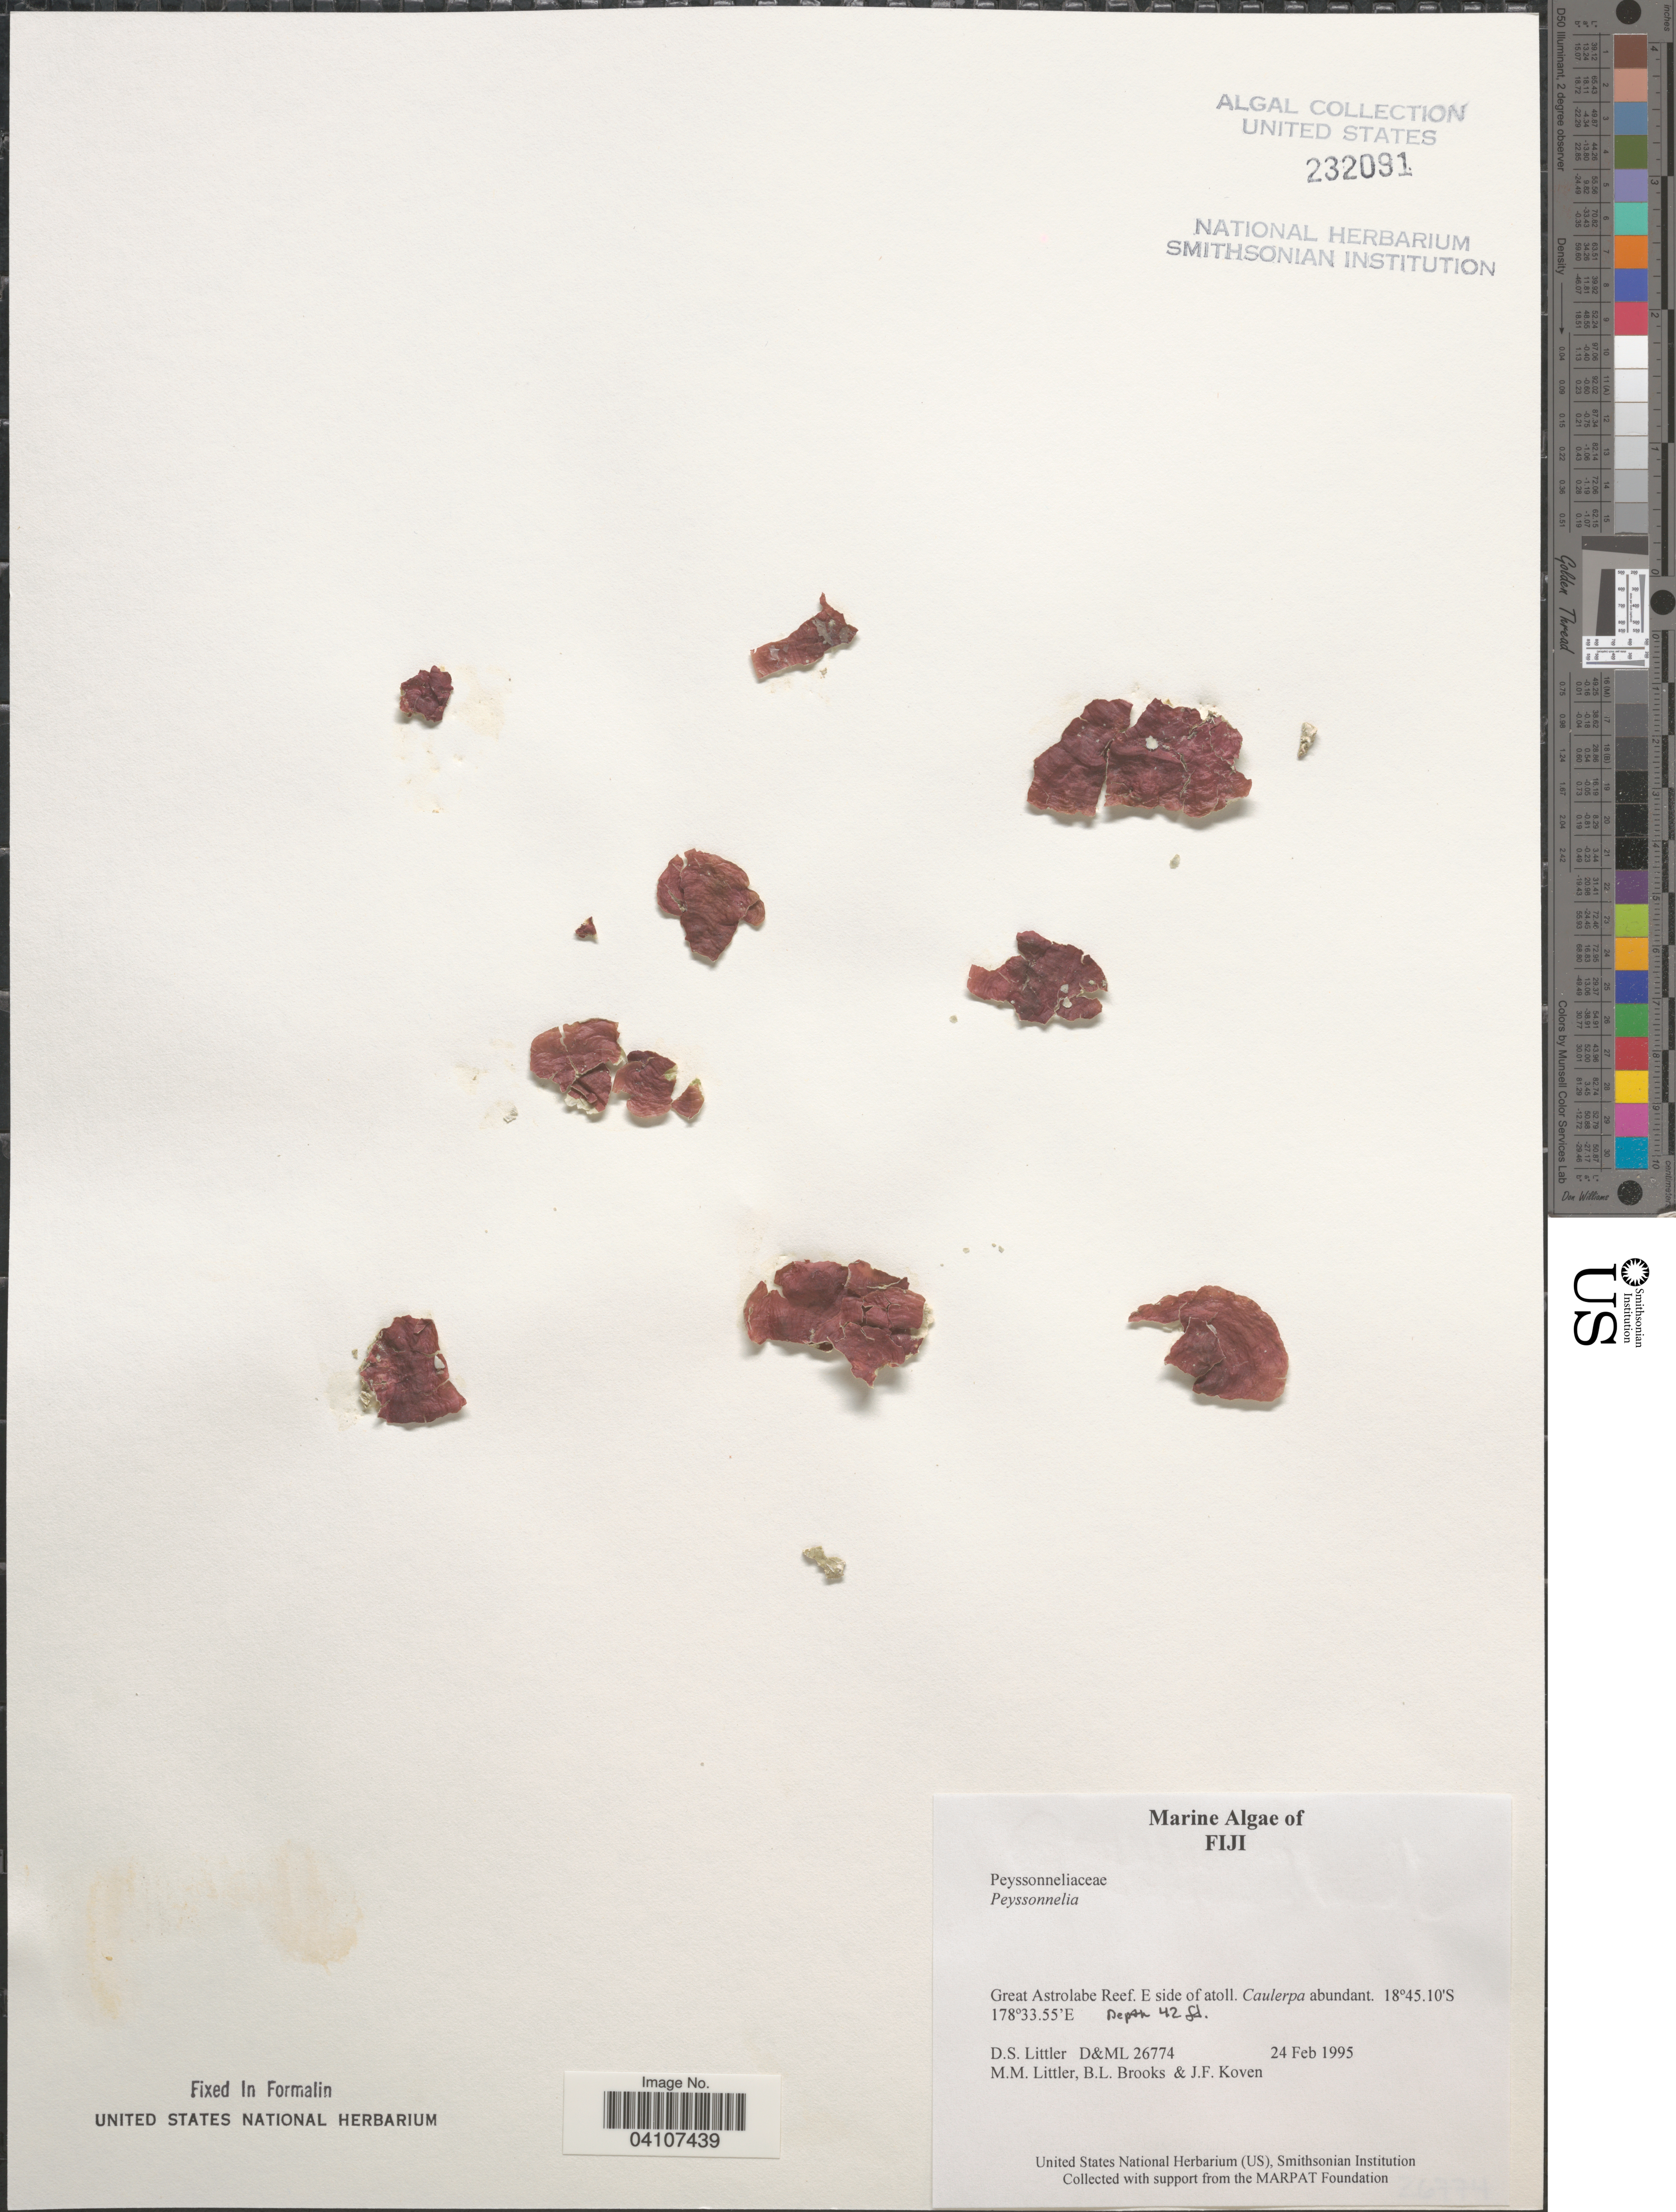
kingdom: Plantae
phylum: Rhodophyta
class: Florideophyceae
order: Peyssonneliales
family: Peyssonneliaceae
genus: Peyssonnelia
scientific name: Peyssonnelia sp.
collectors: D. S. Littler, B. Brooks & J. Koven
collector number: D&ML 26774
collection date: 1995-02-24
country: Fiji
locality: Great Astrolabe Reef. E side of atoll.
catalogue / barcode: US 232091